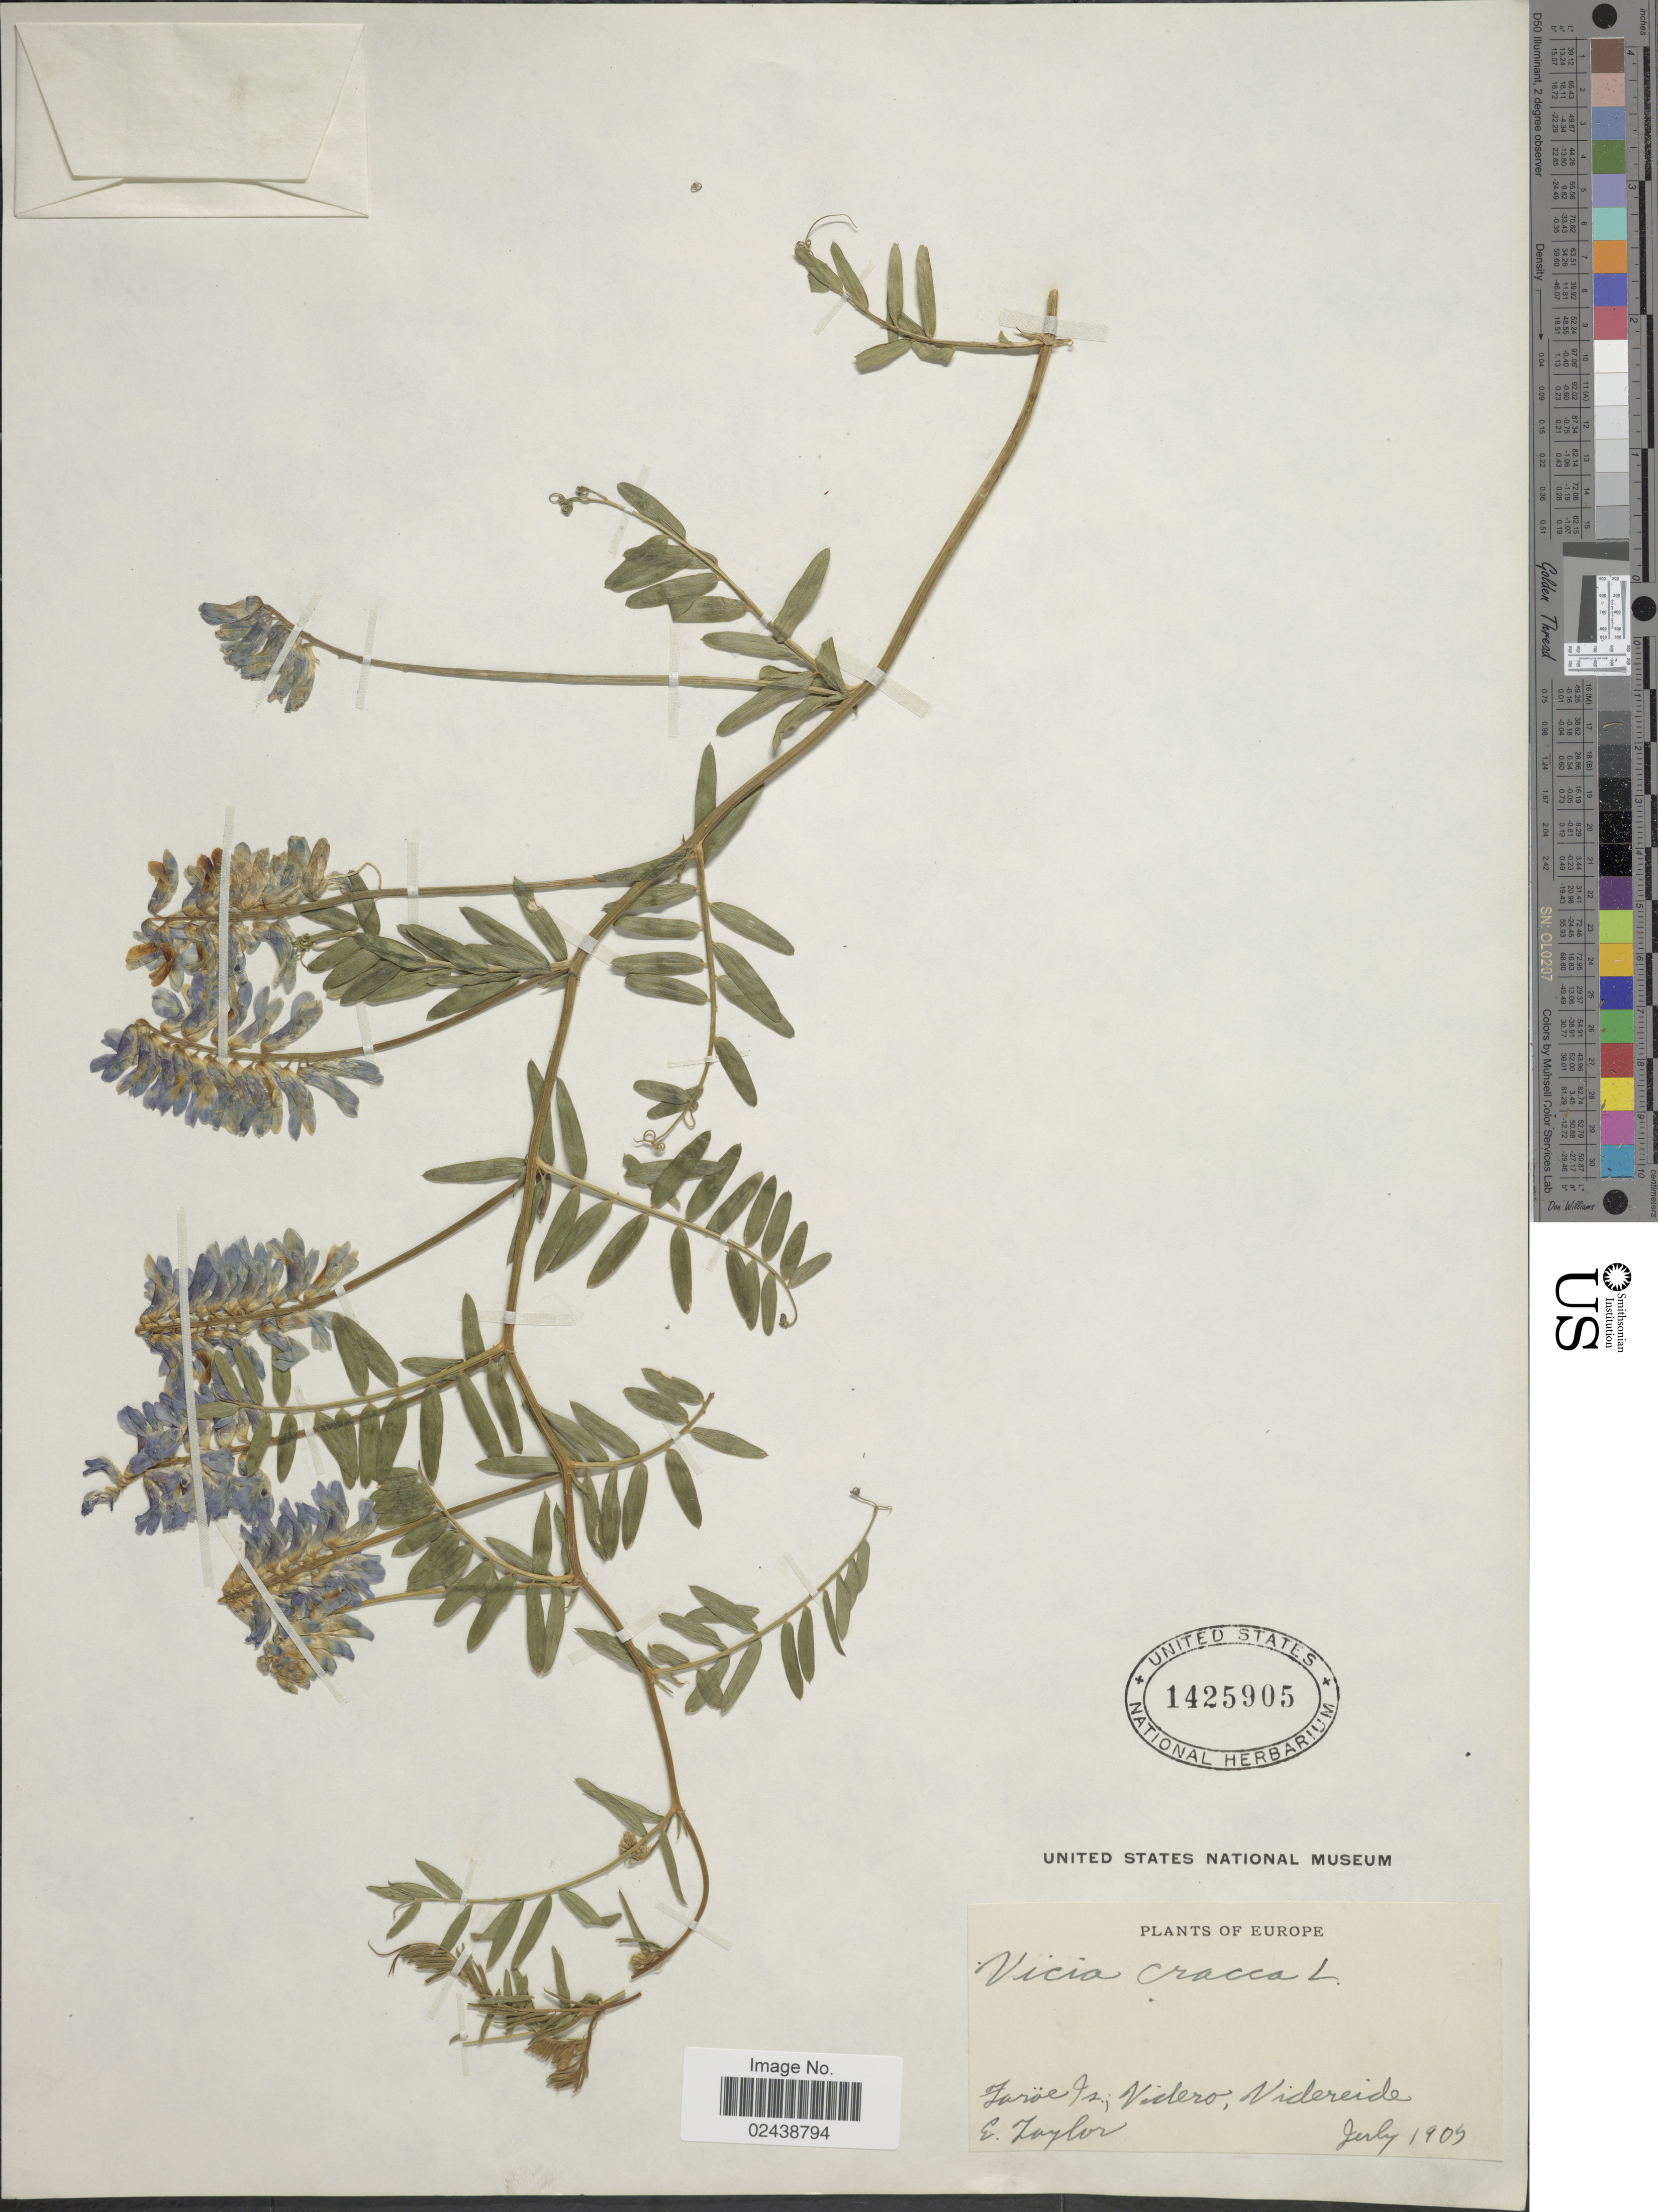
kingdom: Plantae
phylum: Tracheophyta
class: Magnoliopsida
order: Fabales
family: Fabaceae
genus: Vicia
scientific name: Vicia cracca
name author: L.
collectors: E. Taylor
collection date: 1909-07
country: Faroe Islands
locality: Faroe Is., Videro, Videreide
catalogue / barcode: US 1425905